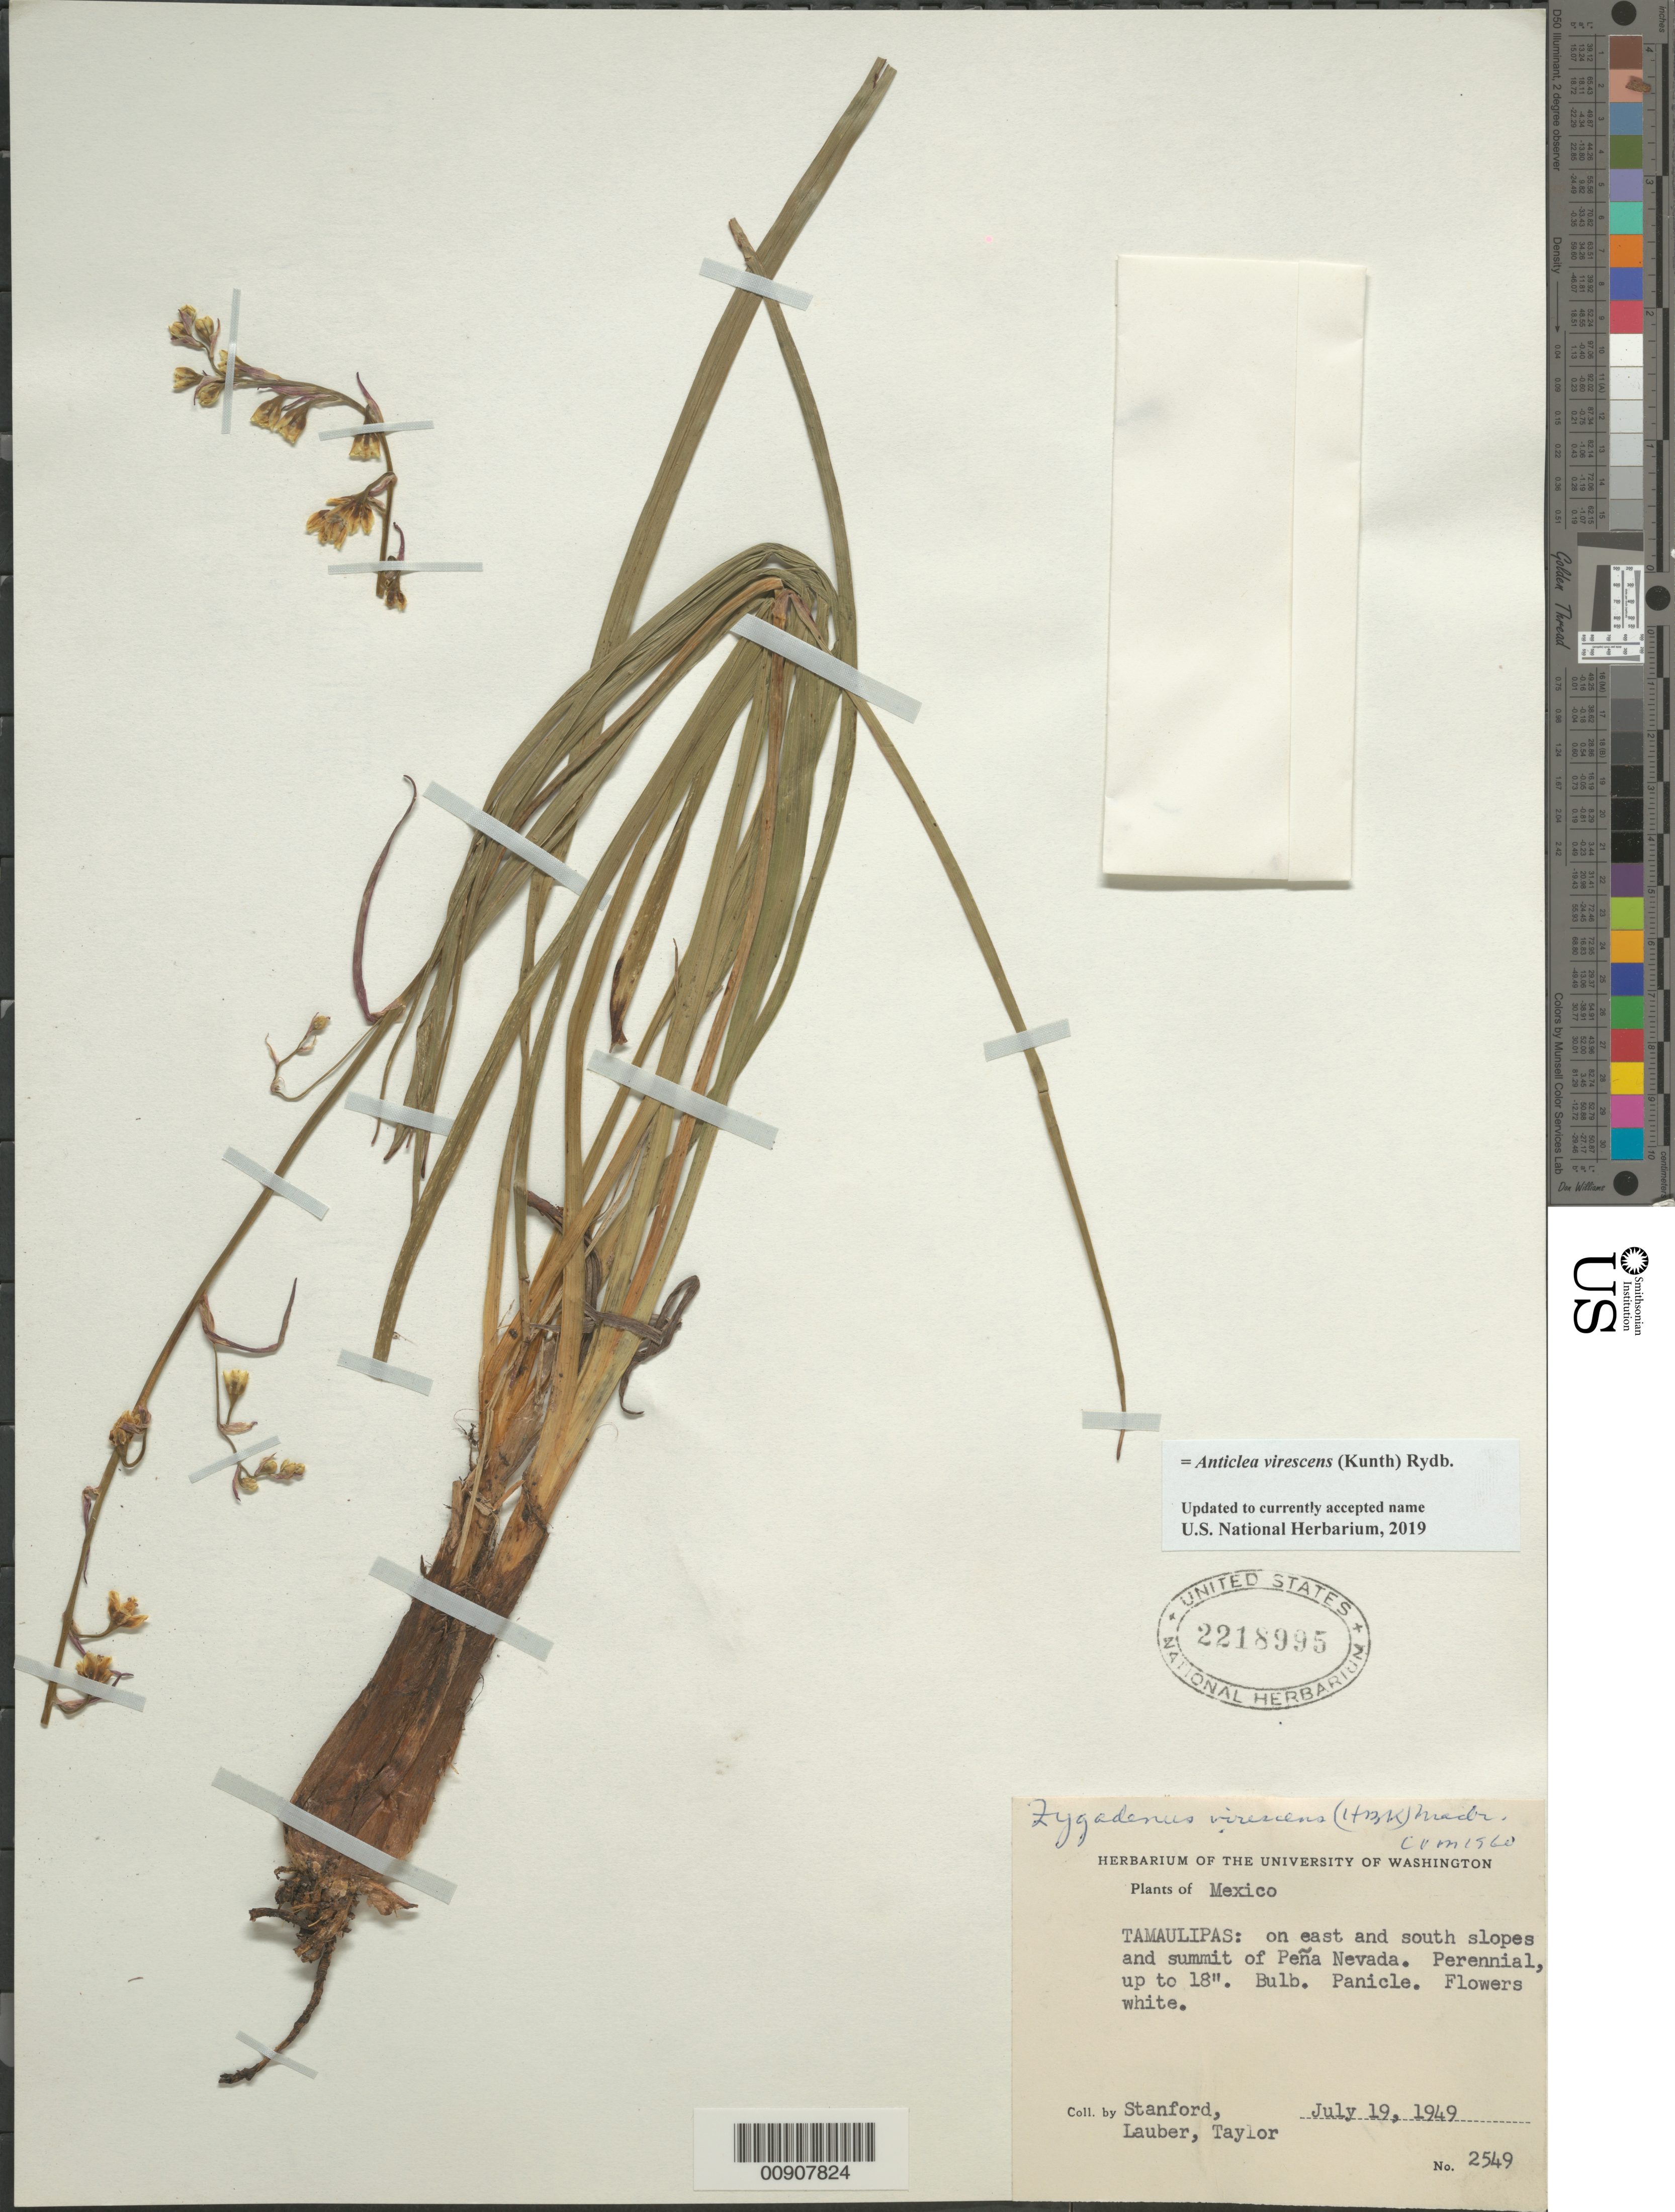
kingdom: Plantae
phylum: Tracheophyta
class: Liliopsida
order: Liliales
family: Melanthiaceae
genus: Anticlea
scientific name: Anticlea virescens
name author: (Kunth) Rydb.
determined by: Strong, Mark T., (BOT), Smithsonian Institution - National Museum of Natural History (UNITED STATES)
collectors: -. Stanford, Lauber, -- & -- Taylor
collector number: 2549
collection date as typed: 19 Jul 1949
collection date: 1949-07-19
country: Mexico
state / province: Tamaulipas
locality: On SE slopes and summit of Peña Nevada, Tamaulipas.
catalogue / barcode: US 2218995